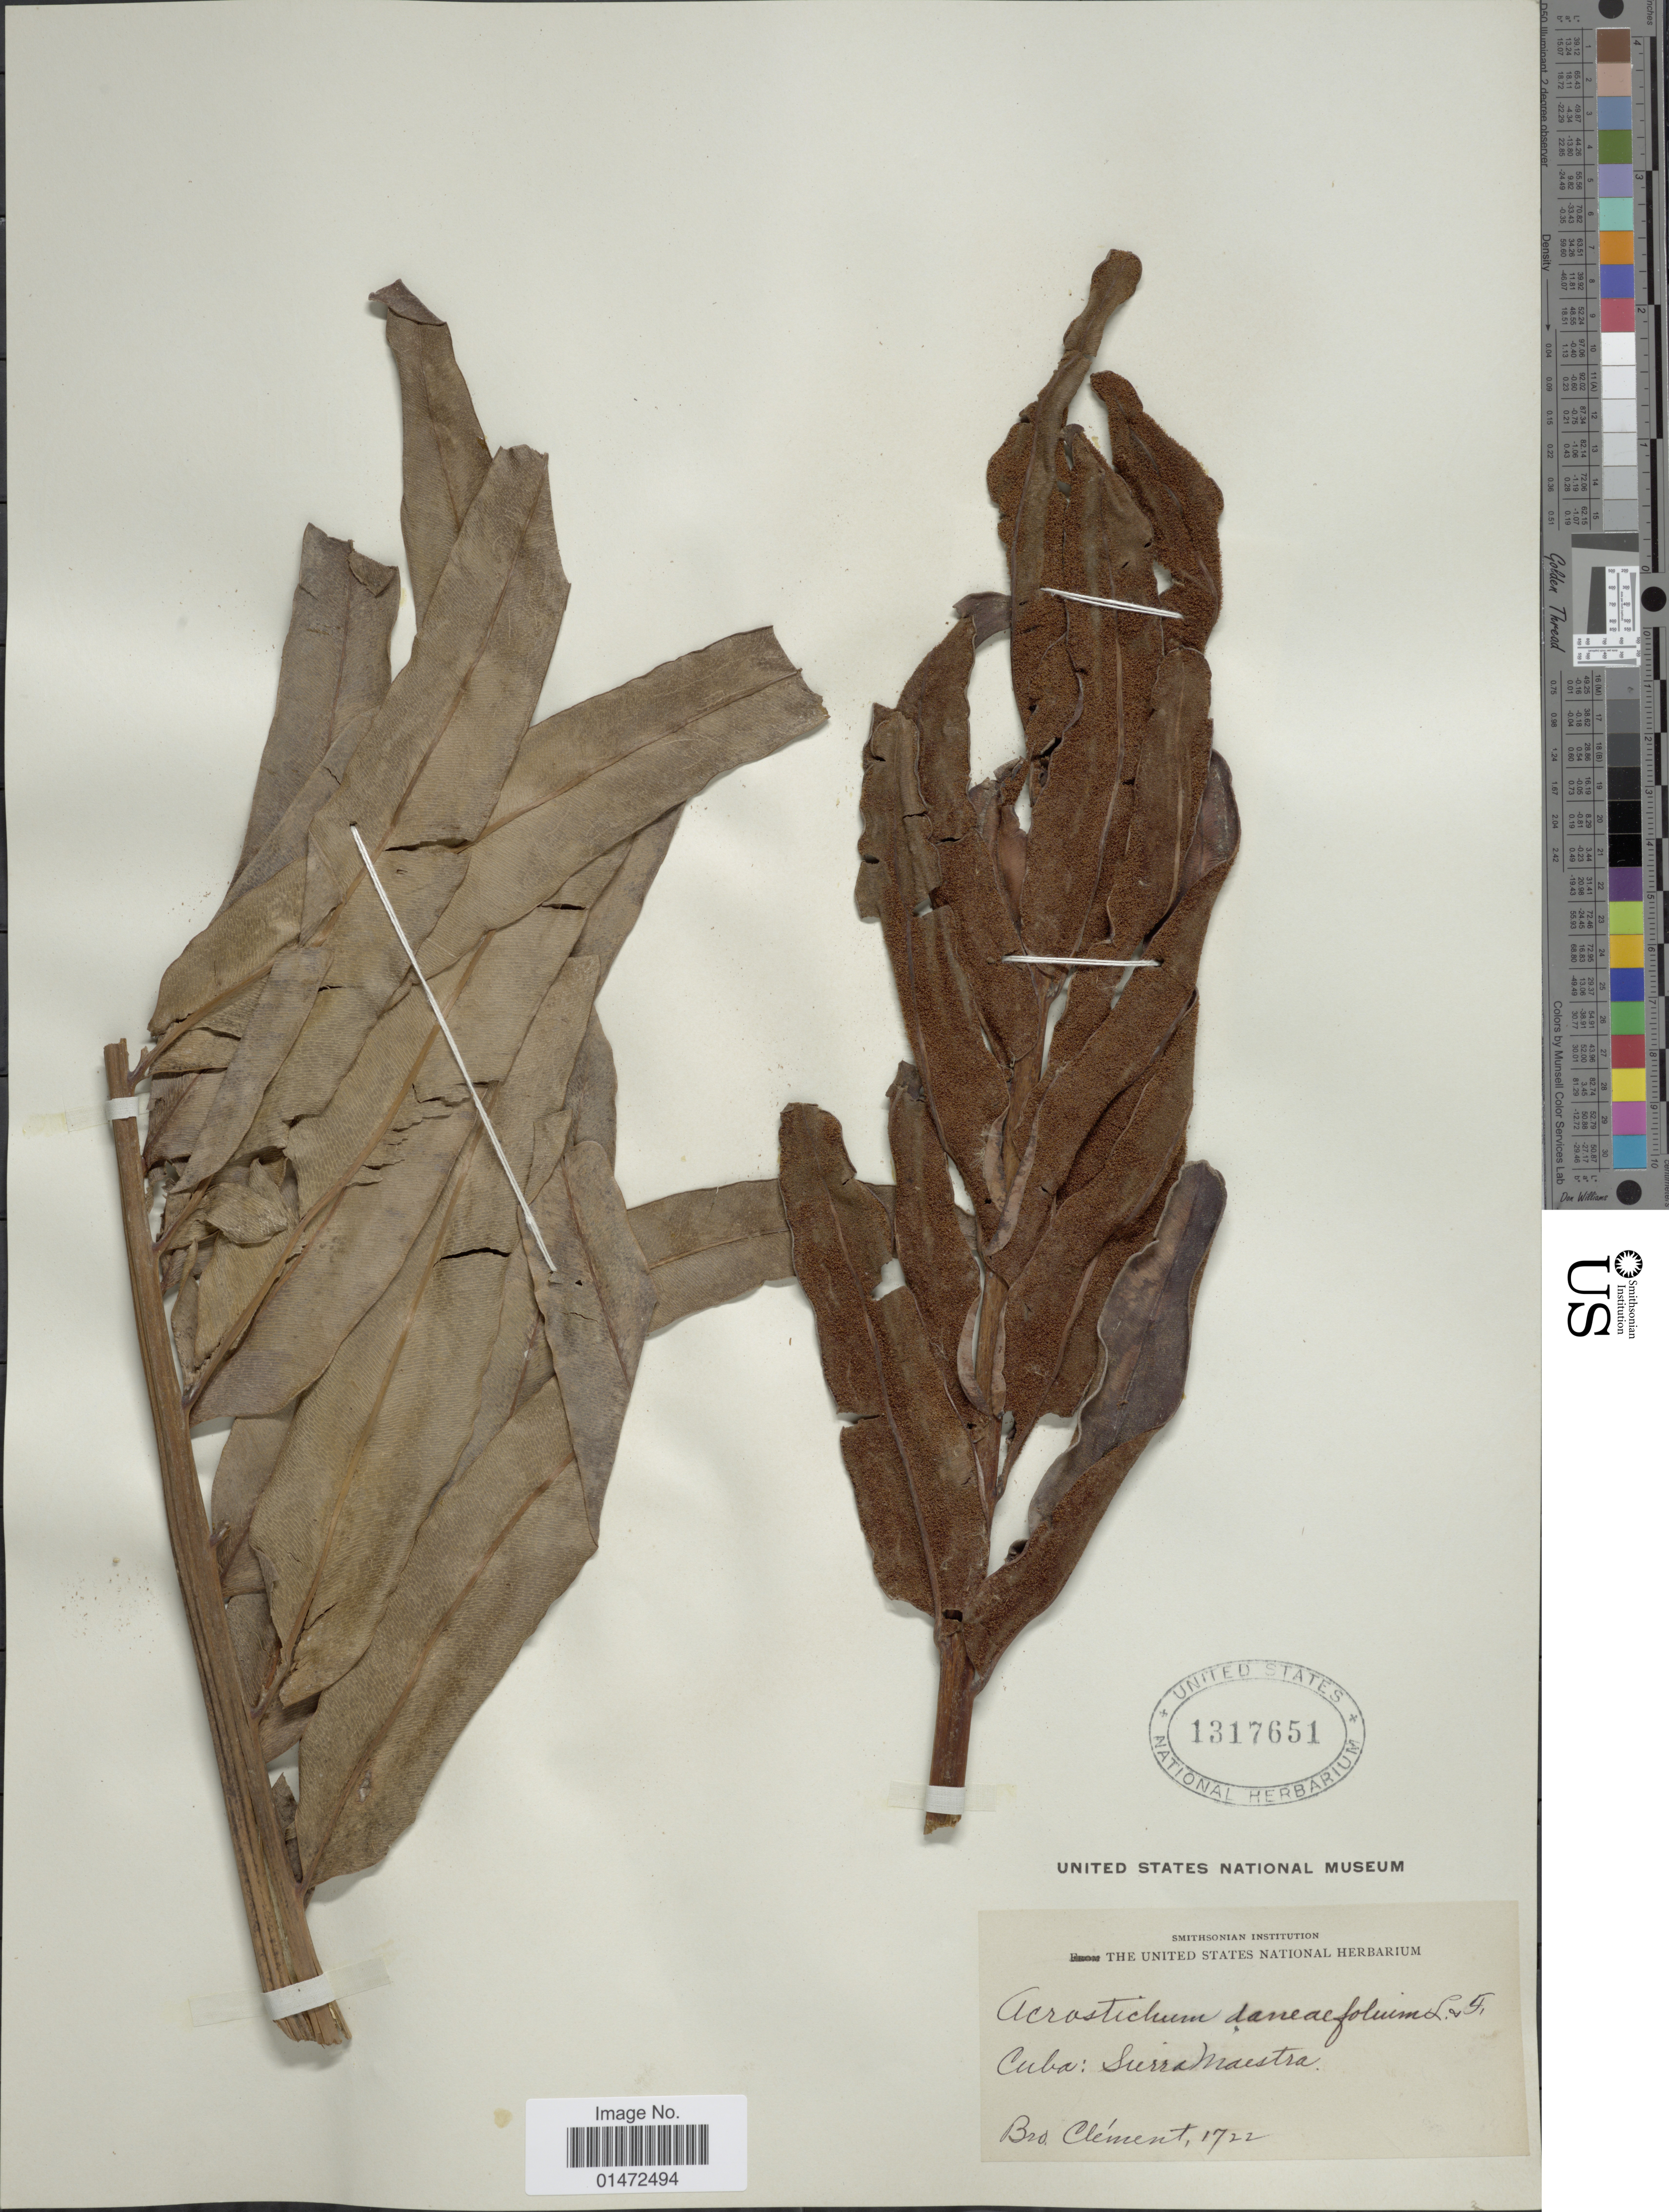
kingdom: Plantae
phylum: Tracheophyta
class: Polypodiopsida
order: Polypodiales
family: Pteridaceae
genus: Acrostichum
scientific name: Acrostichum danaeifolium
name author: Langsd. & Fisch.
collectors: B. Clement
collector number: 1722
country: Cuba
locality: Sierra Maestra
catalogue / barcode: US 1317651